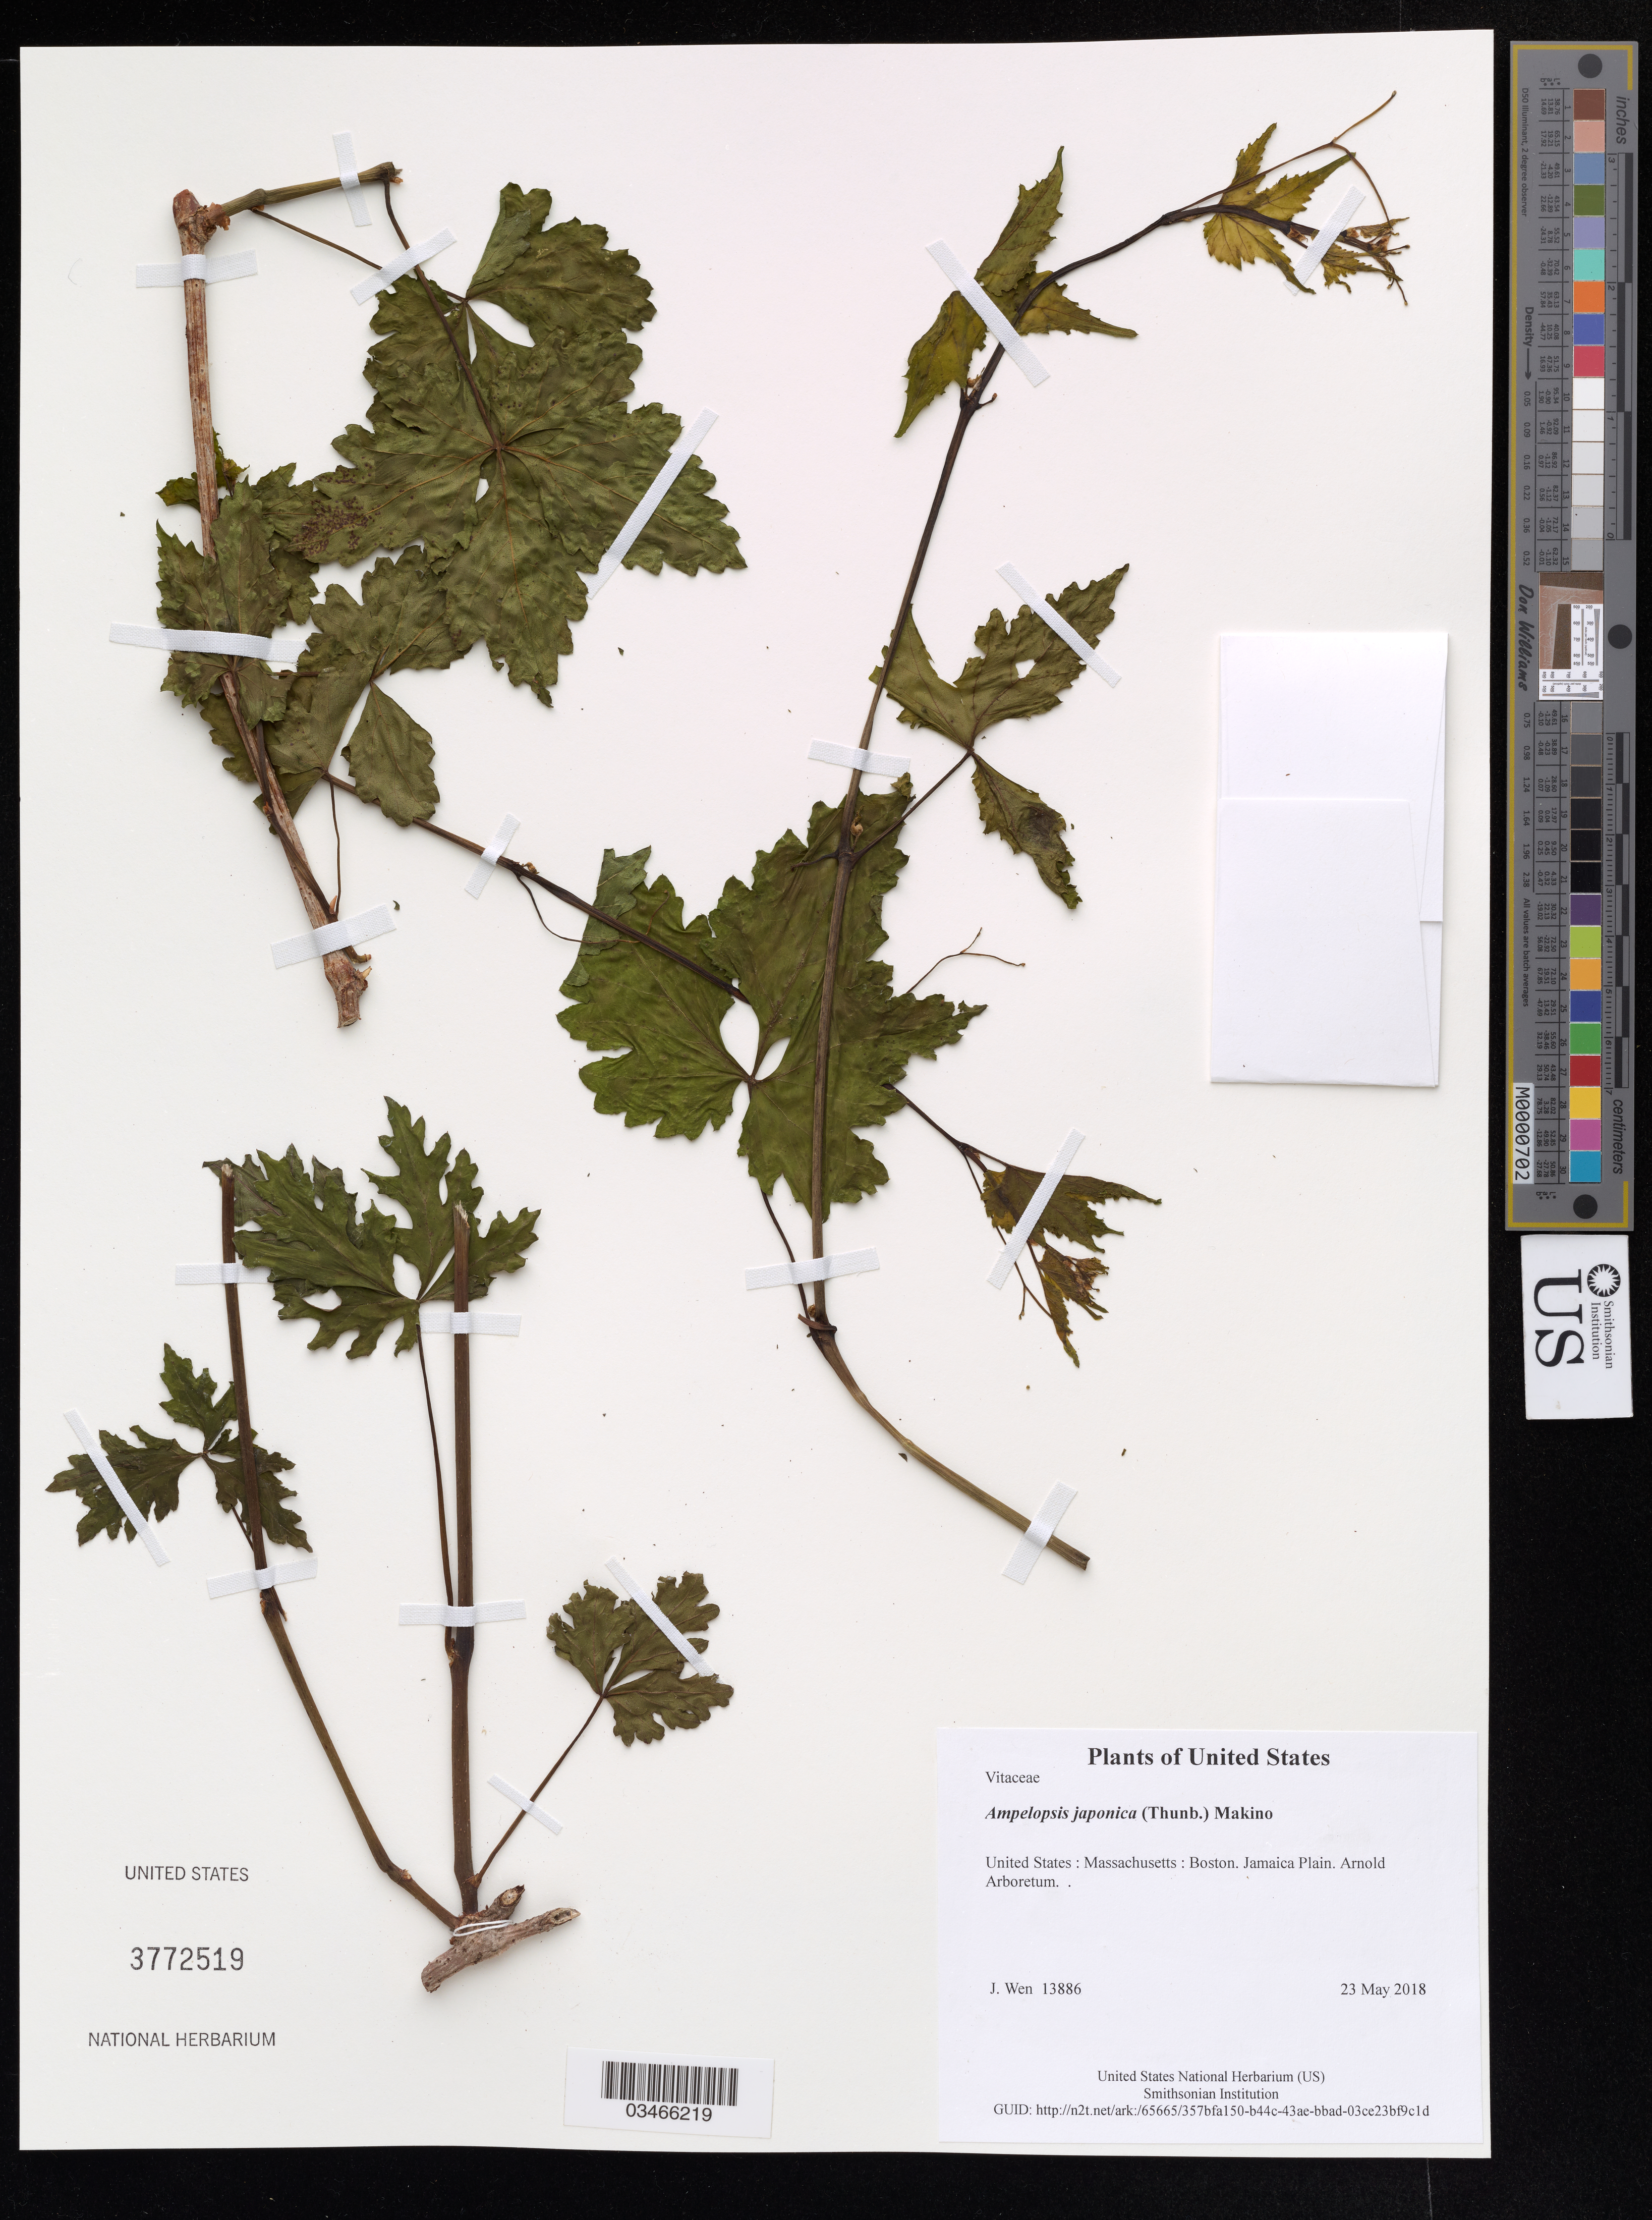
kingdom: Plantae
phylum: Tracheophyta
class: Magnoliopsida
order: Vitales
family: Vitaceae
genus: Ampelopsis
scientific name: Ampelopsis japonica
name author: (Thunb.) Makino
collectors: J. Wen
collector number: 13886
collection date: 2018-05-23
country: United States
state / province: Massachusetts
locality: Boston. Jamaica Plain. Arnold Arboretum.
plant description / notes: Fruits collected for FDA.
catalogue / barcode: US 3772519